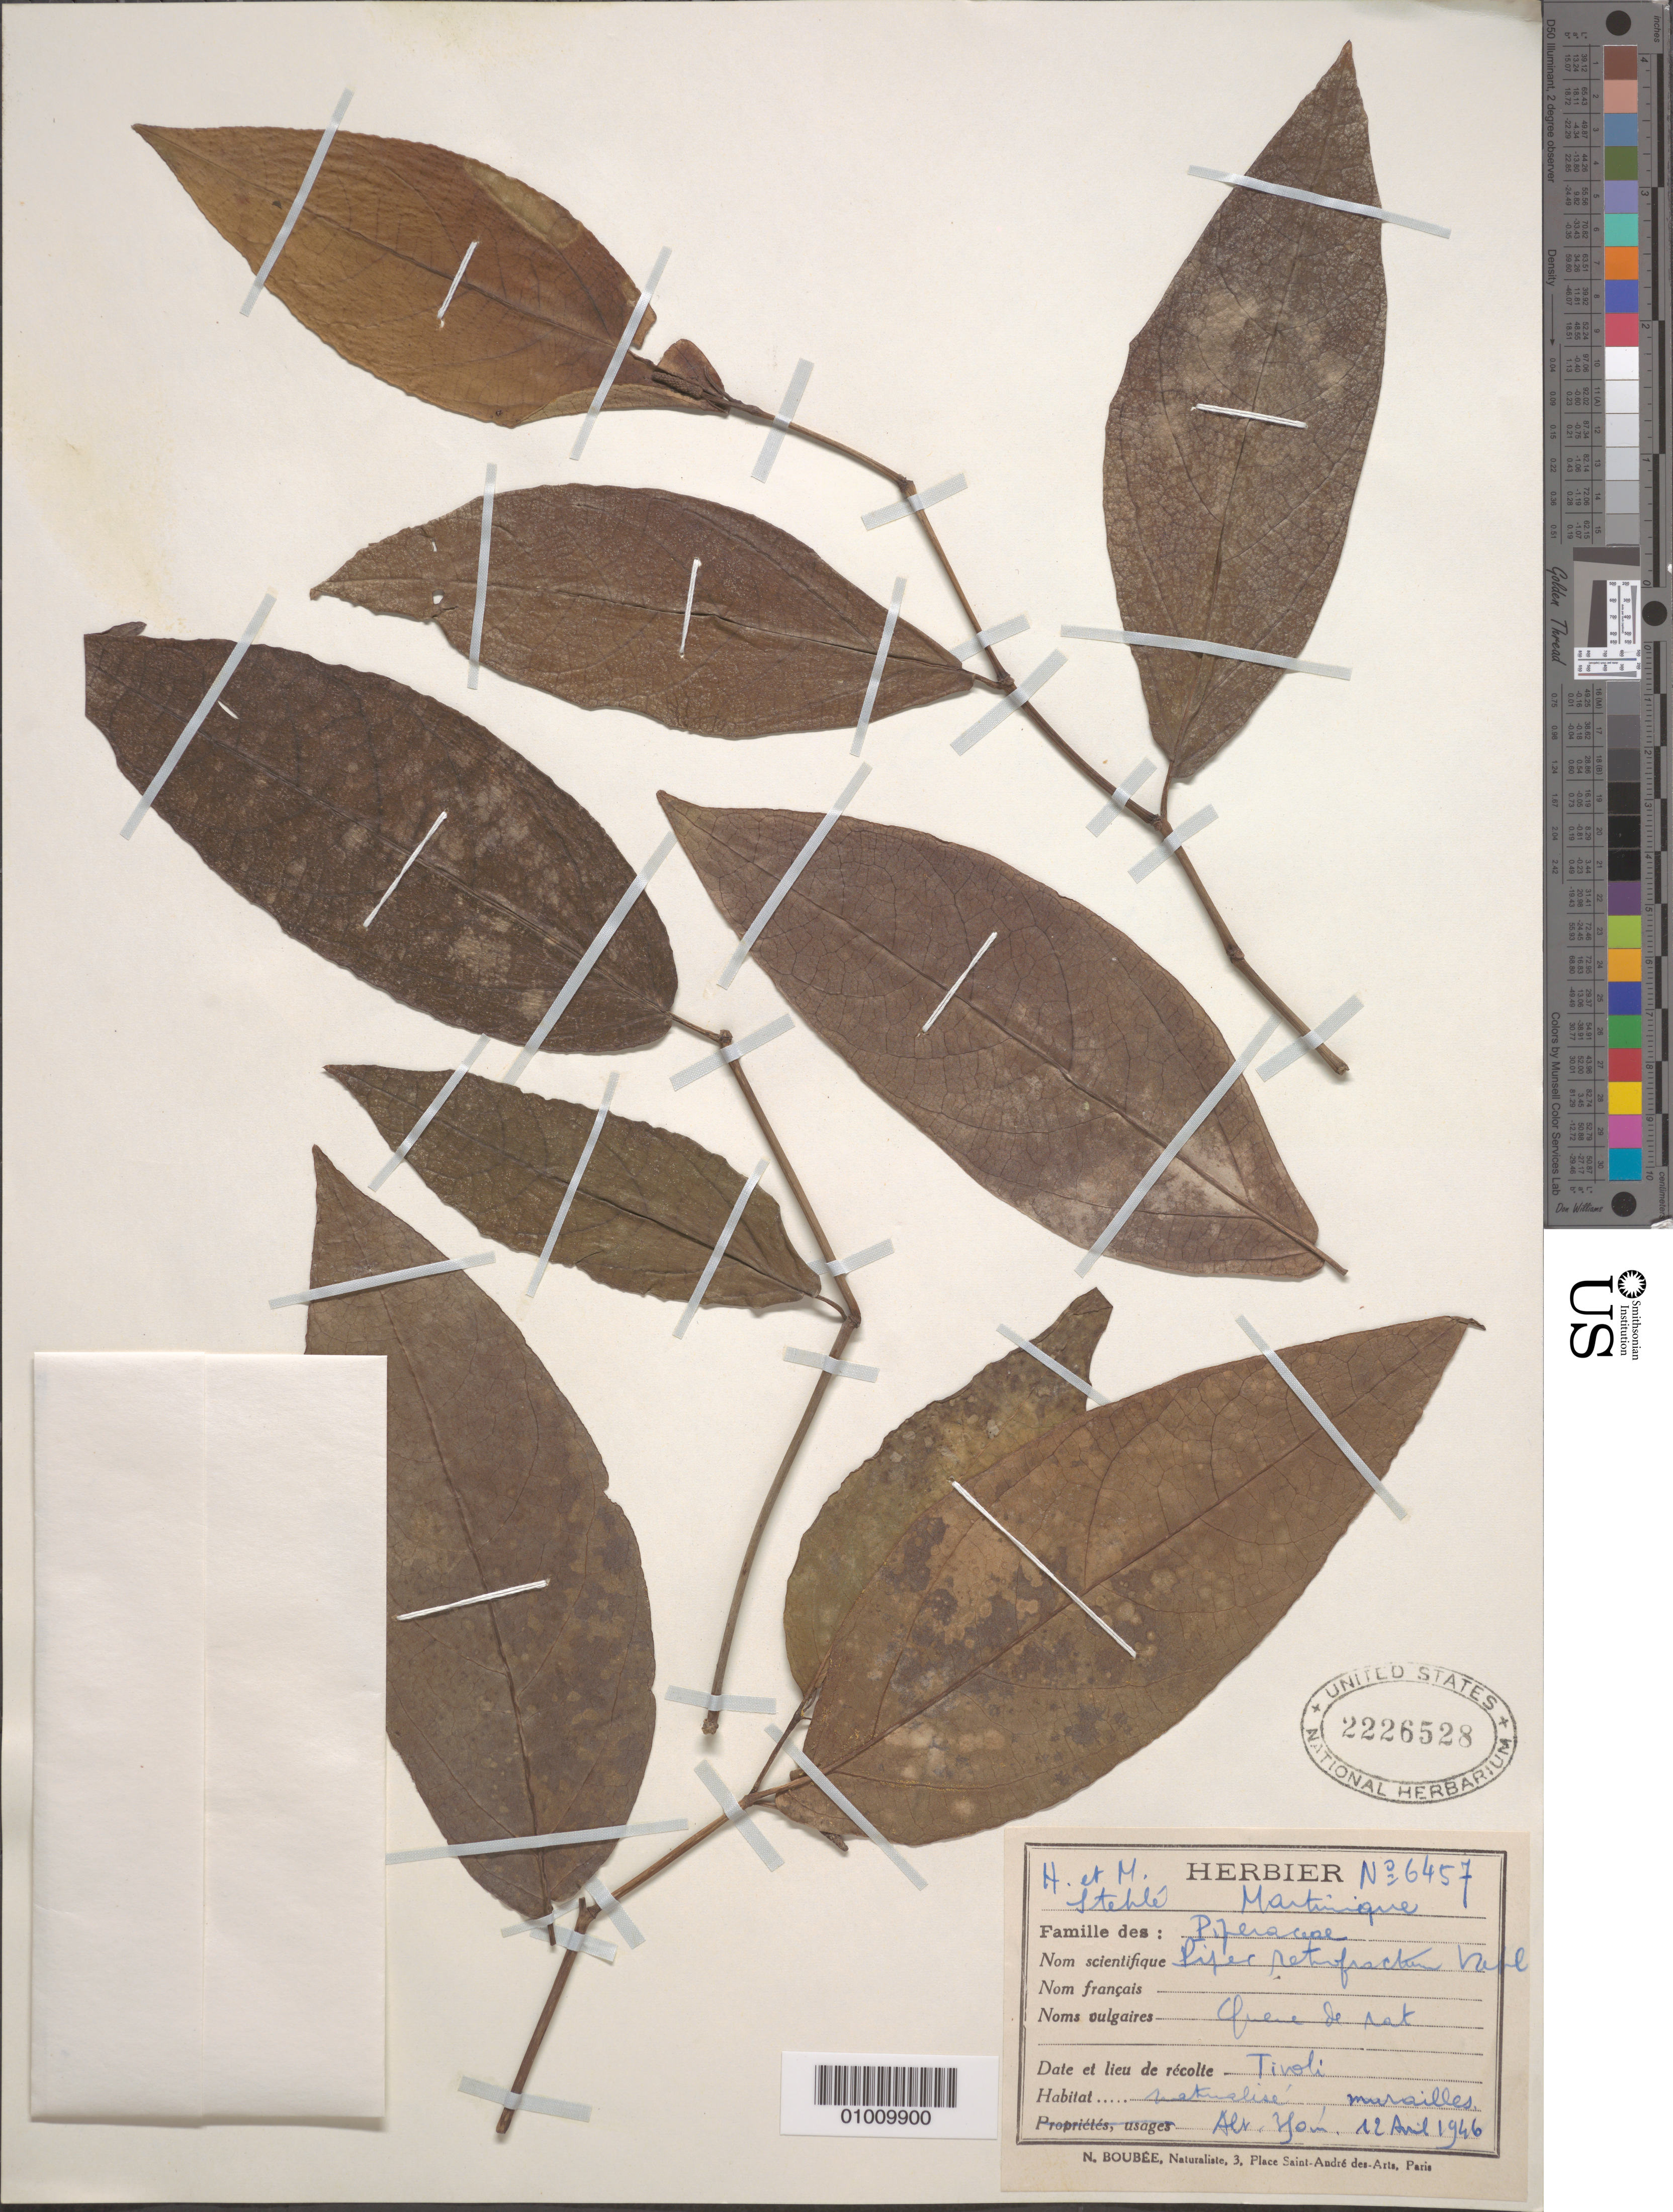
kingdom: Plantae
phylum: Tracheophyta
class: Magnoliopsida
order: Piperales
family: Piperaceae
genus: Piper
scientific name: Piper retrofractum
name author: Vahl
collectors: H. Stehlé & M. Stehlé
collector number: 6457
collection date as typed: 12 Apr 1946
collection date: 1946-04-12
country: Martinique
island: Martinique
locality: Murailles. Tivoli.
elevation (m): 40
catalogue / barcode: US 2226528